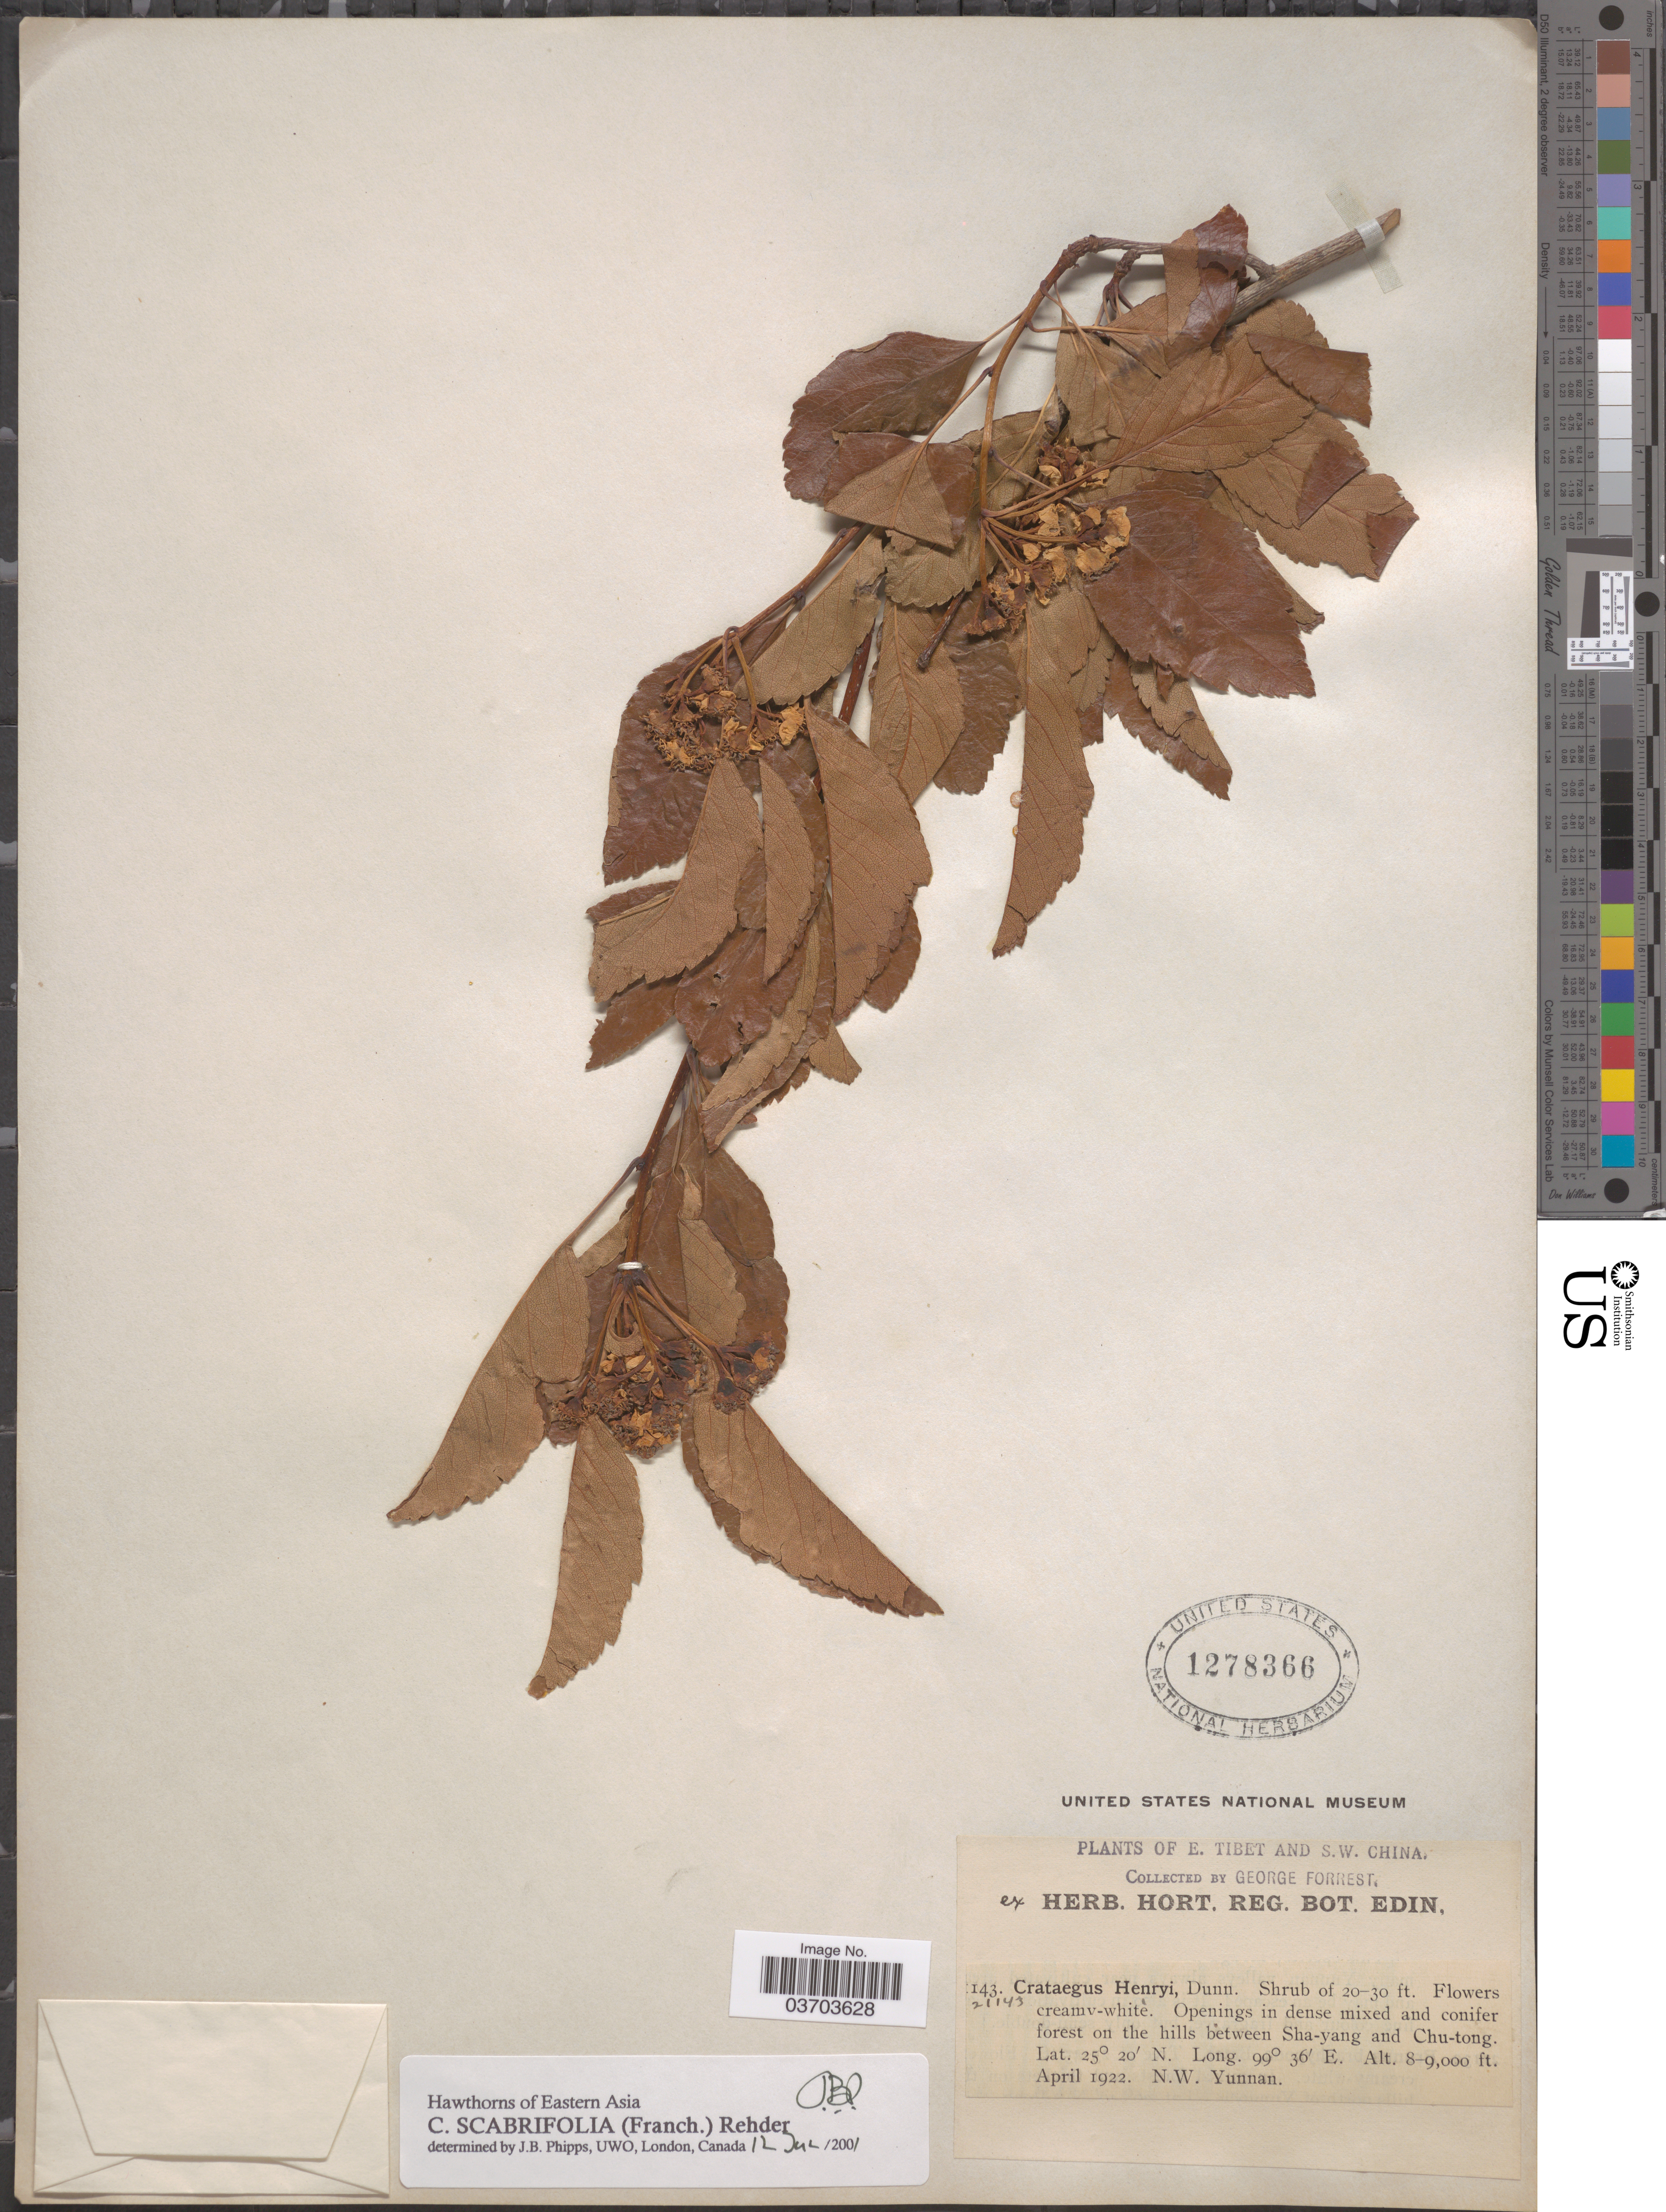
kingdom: Plantae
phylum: Tracheophyta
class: Magnoliopsida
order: Rosales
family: Rosaceae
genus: Crataegus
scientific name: Crataegus scabrifolia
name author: (Franch.) Rehder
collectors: G. Forrest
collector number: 21143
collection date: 1922-04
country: China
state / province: Yunnan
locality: S.W China. On the hills between Sha-yang and Chu-tong. N.W. Yunnan.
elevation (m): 2438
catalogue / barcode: US 1278366